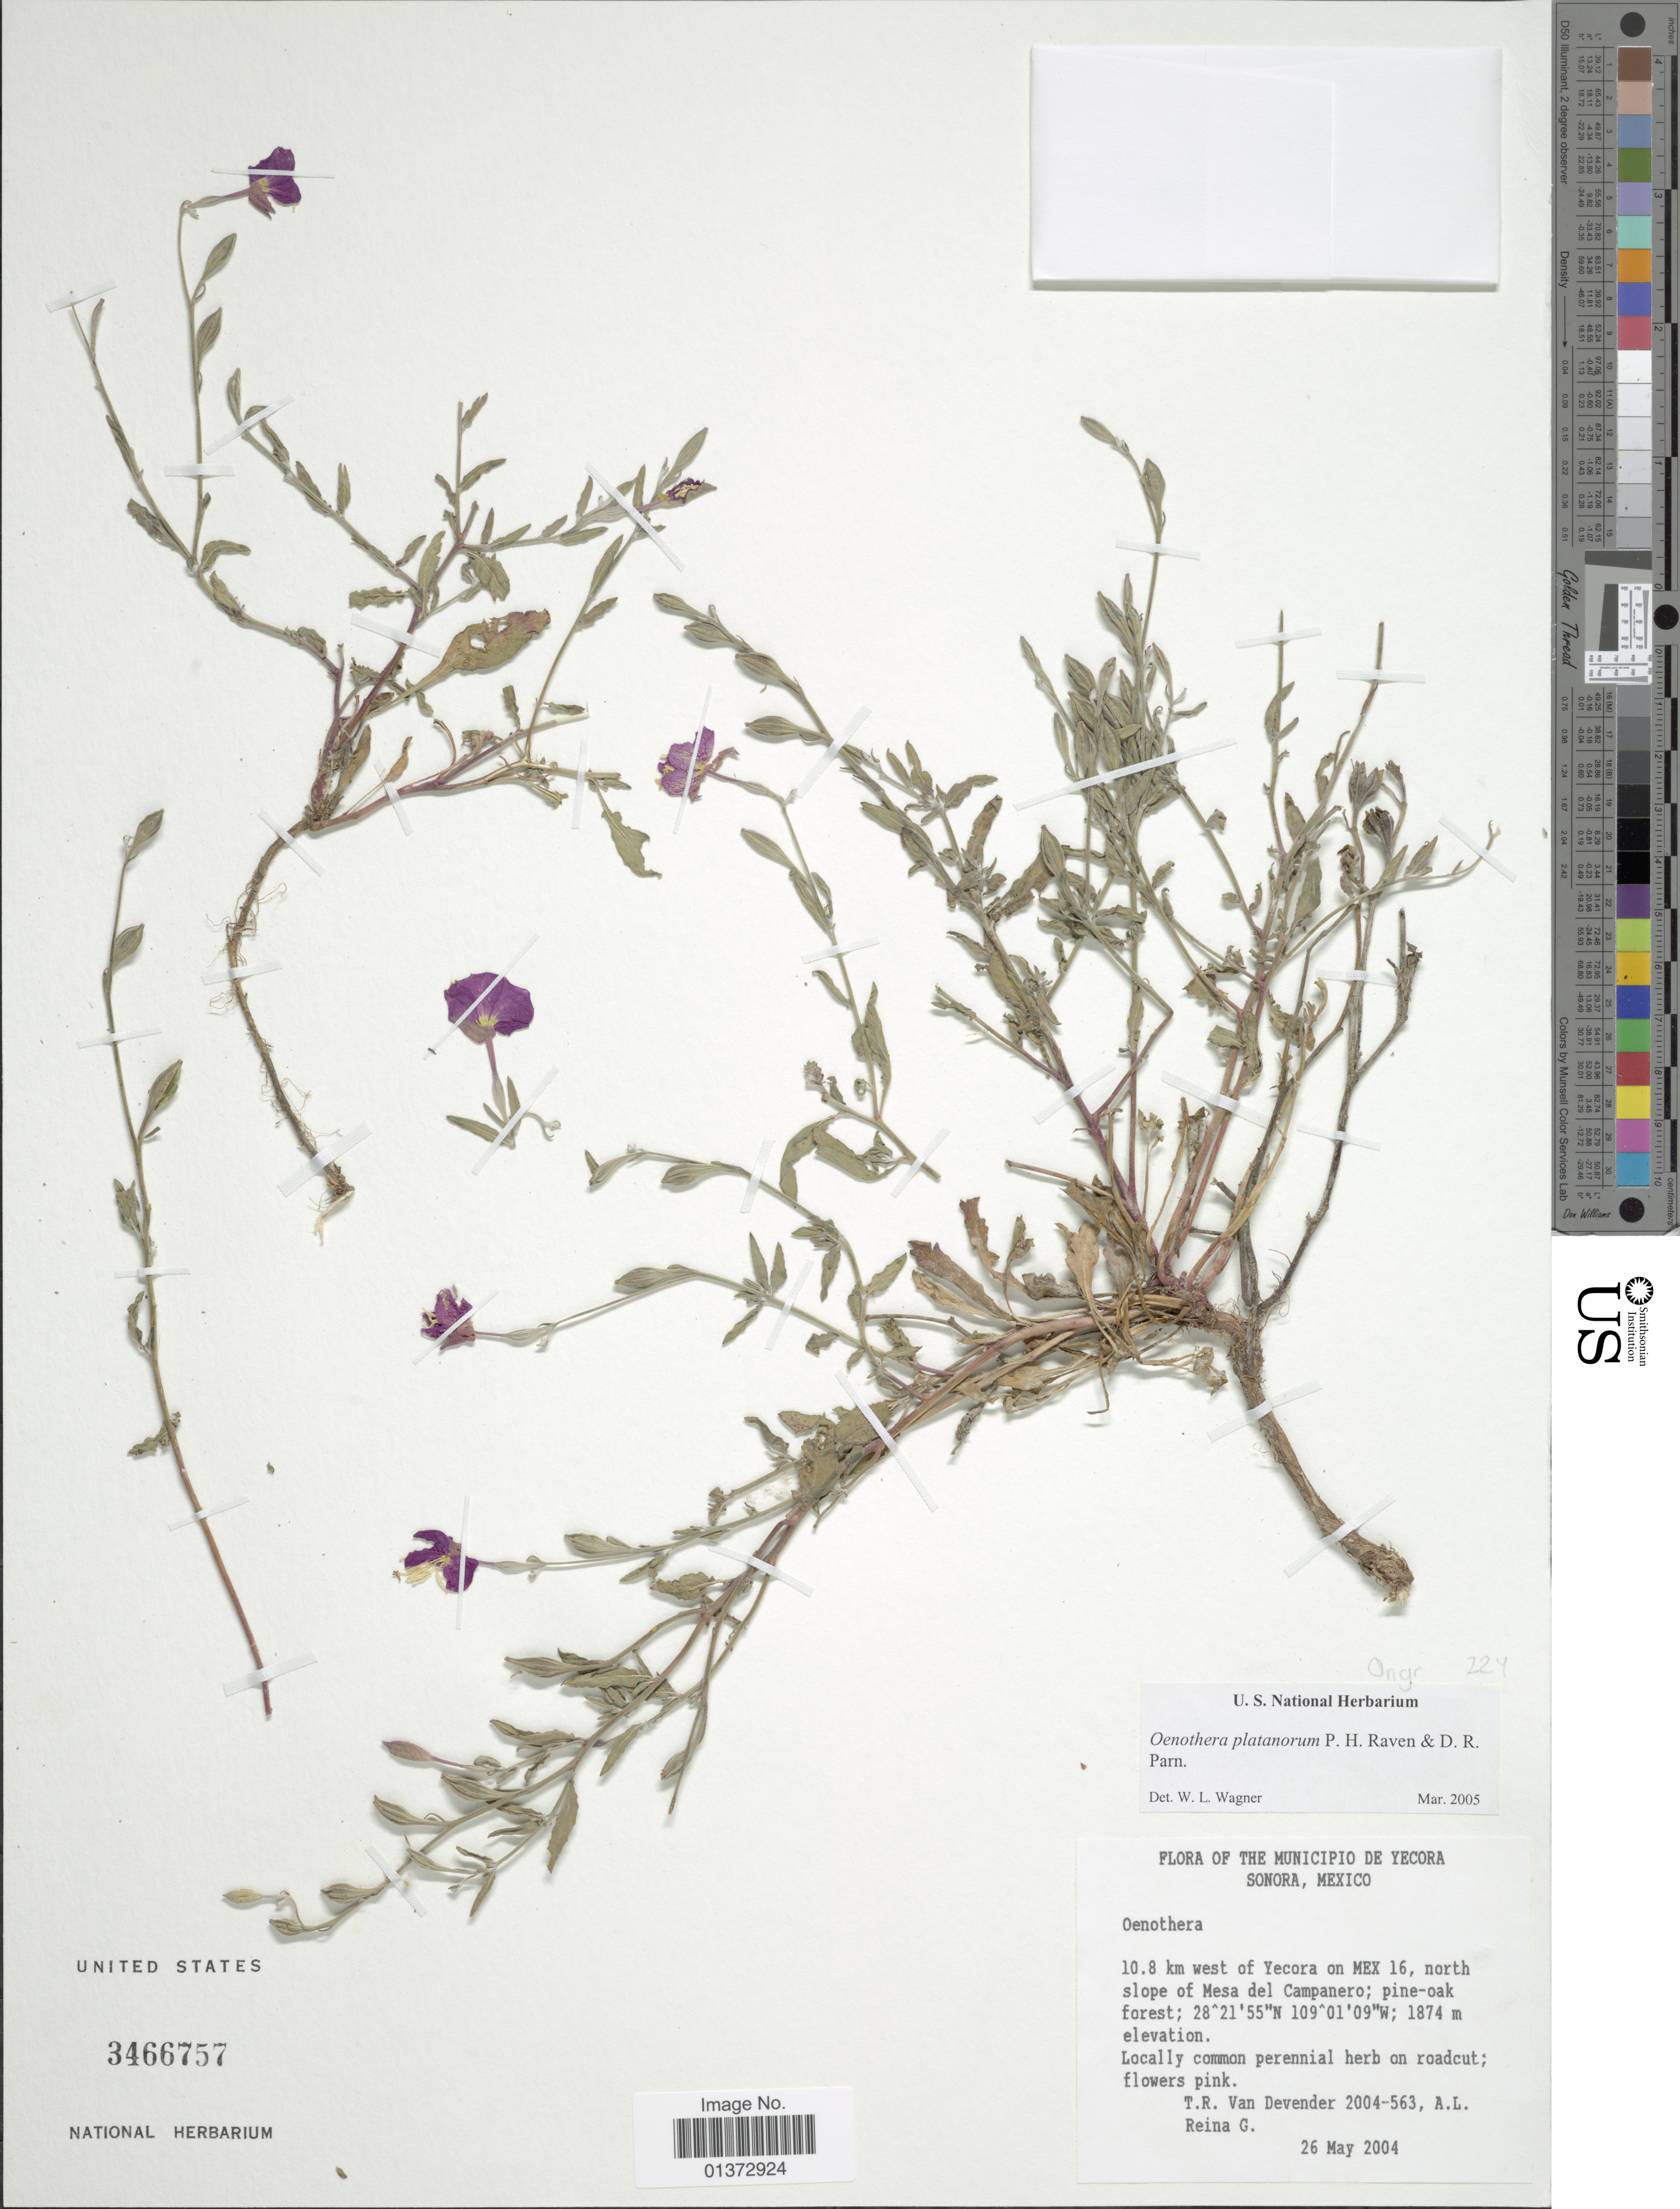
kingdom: Plantae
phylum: Tracheophyta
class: Magnoliopsida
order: Myrtales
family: Onagraceae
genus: Oenothera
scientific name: Oenothera platanorum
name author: P.H. Raven & D.R. Parn.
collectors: T. R. Van Devender & A. L. Reina G.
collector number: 2004-563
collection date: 2004-05-26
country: Mexico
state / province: Sonora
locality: Municipio de Yecora, 10.8 km west of Yecora on MEX 16, north slope of Mesa del Campanero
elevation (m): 1874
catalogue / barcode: US 3466757